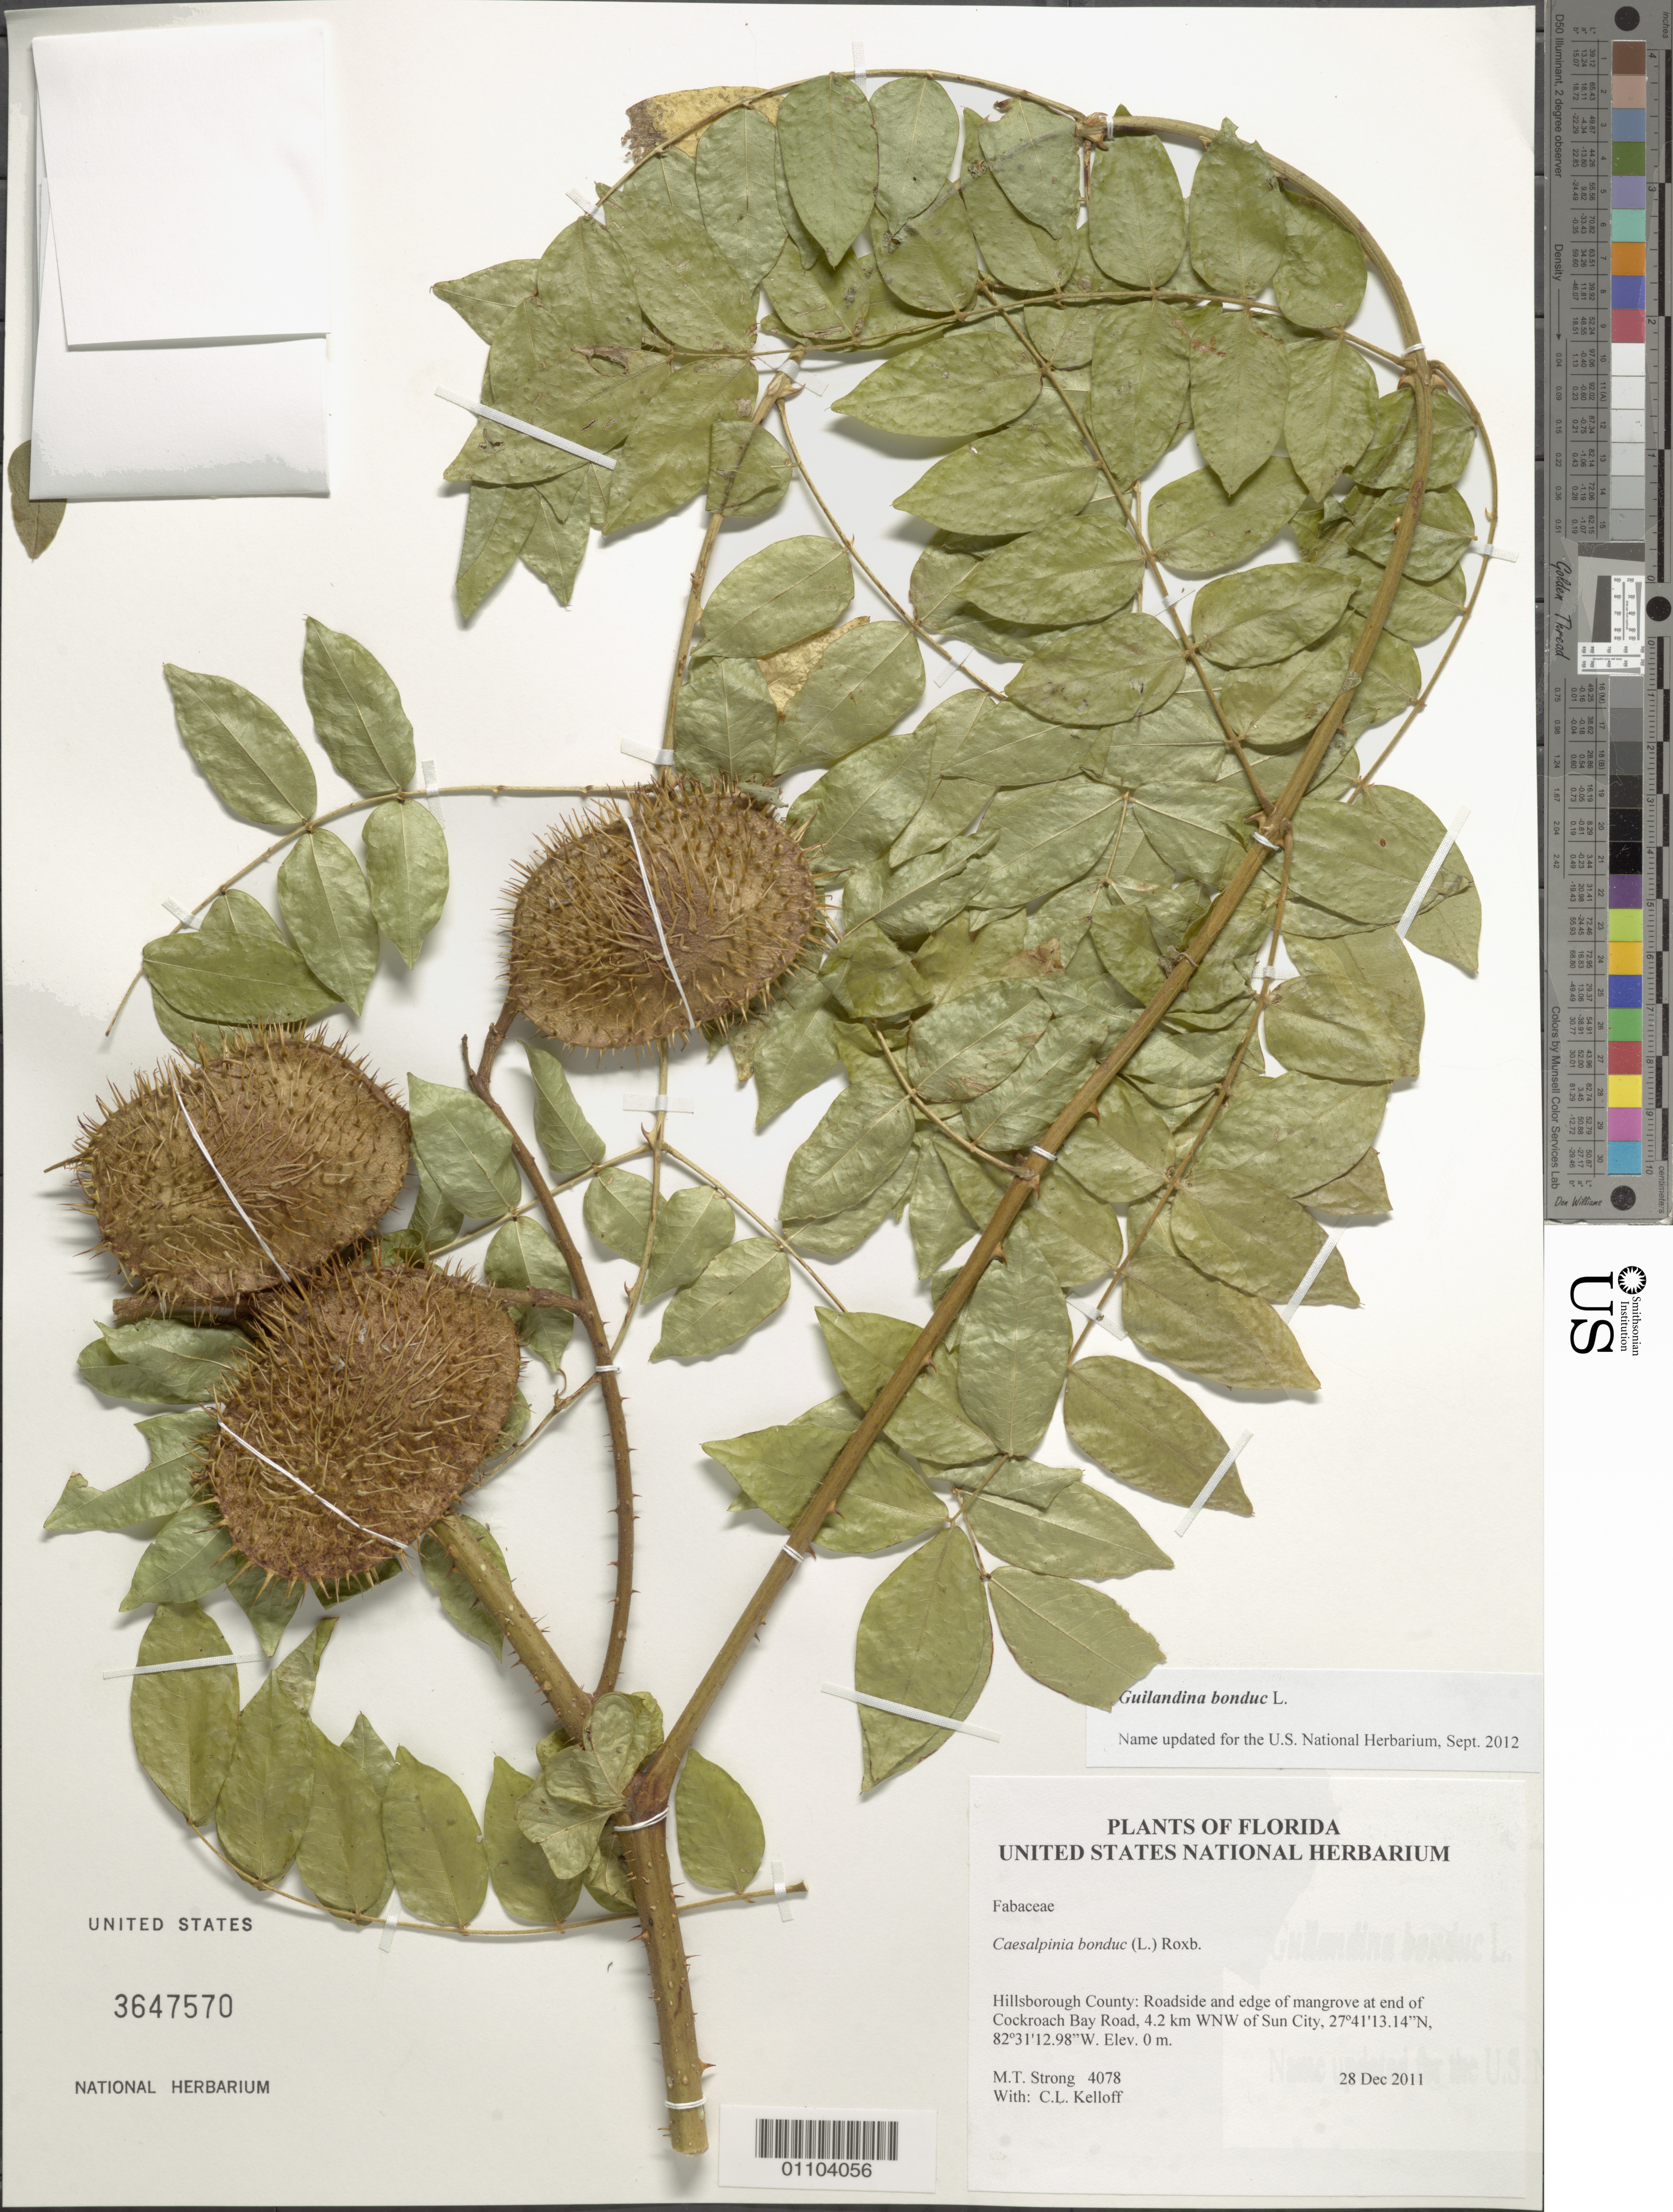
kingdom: Plantae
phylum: Tracheophyta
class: Magnoliopsida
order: Fabales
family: Fabaceae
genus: Guilandina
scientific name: Guilandina bonduc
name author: L.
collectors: M. T. Strong & F. Strong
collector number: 4078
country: United States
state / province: Florida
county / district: Hillsborough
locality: End of Cockroach Bay Road, WNW of Sun City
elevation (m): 0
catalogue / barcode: US 3647570